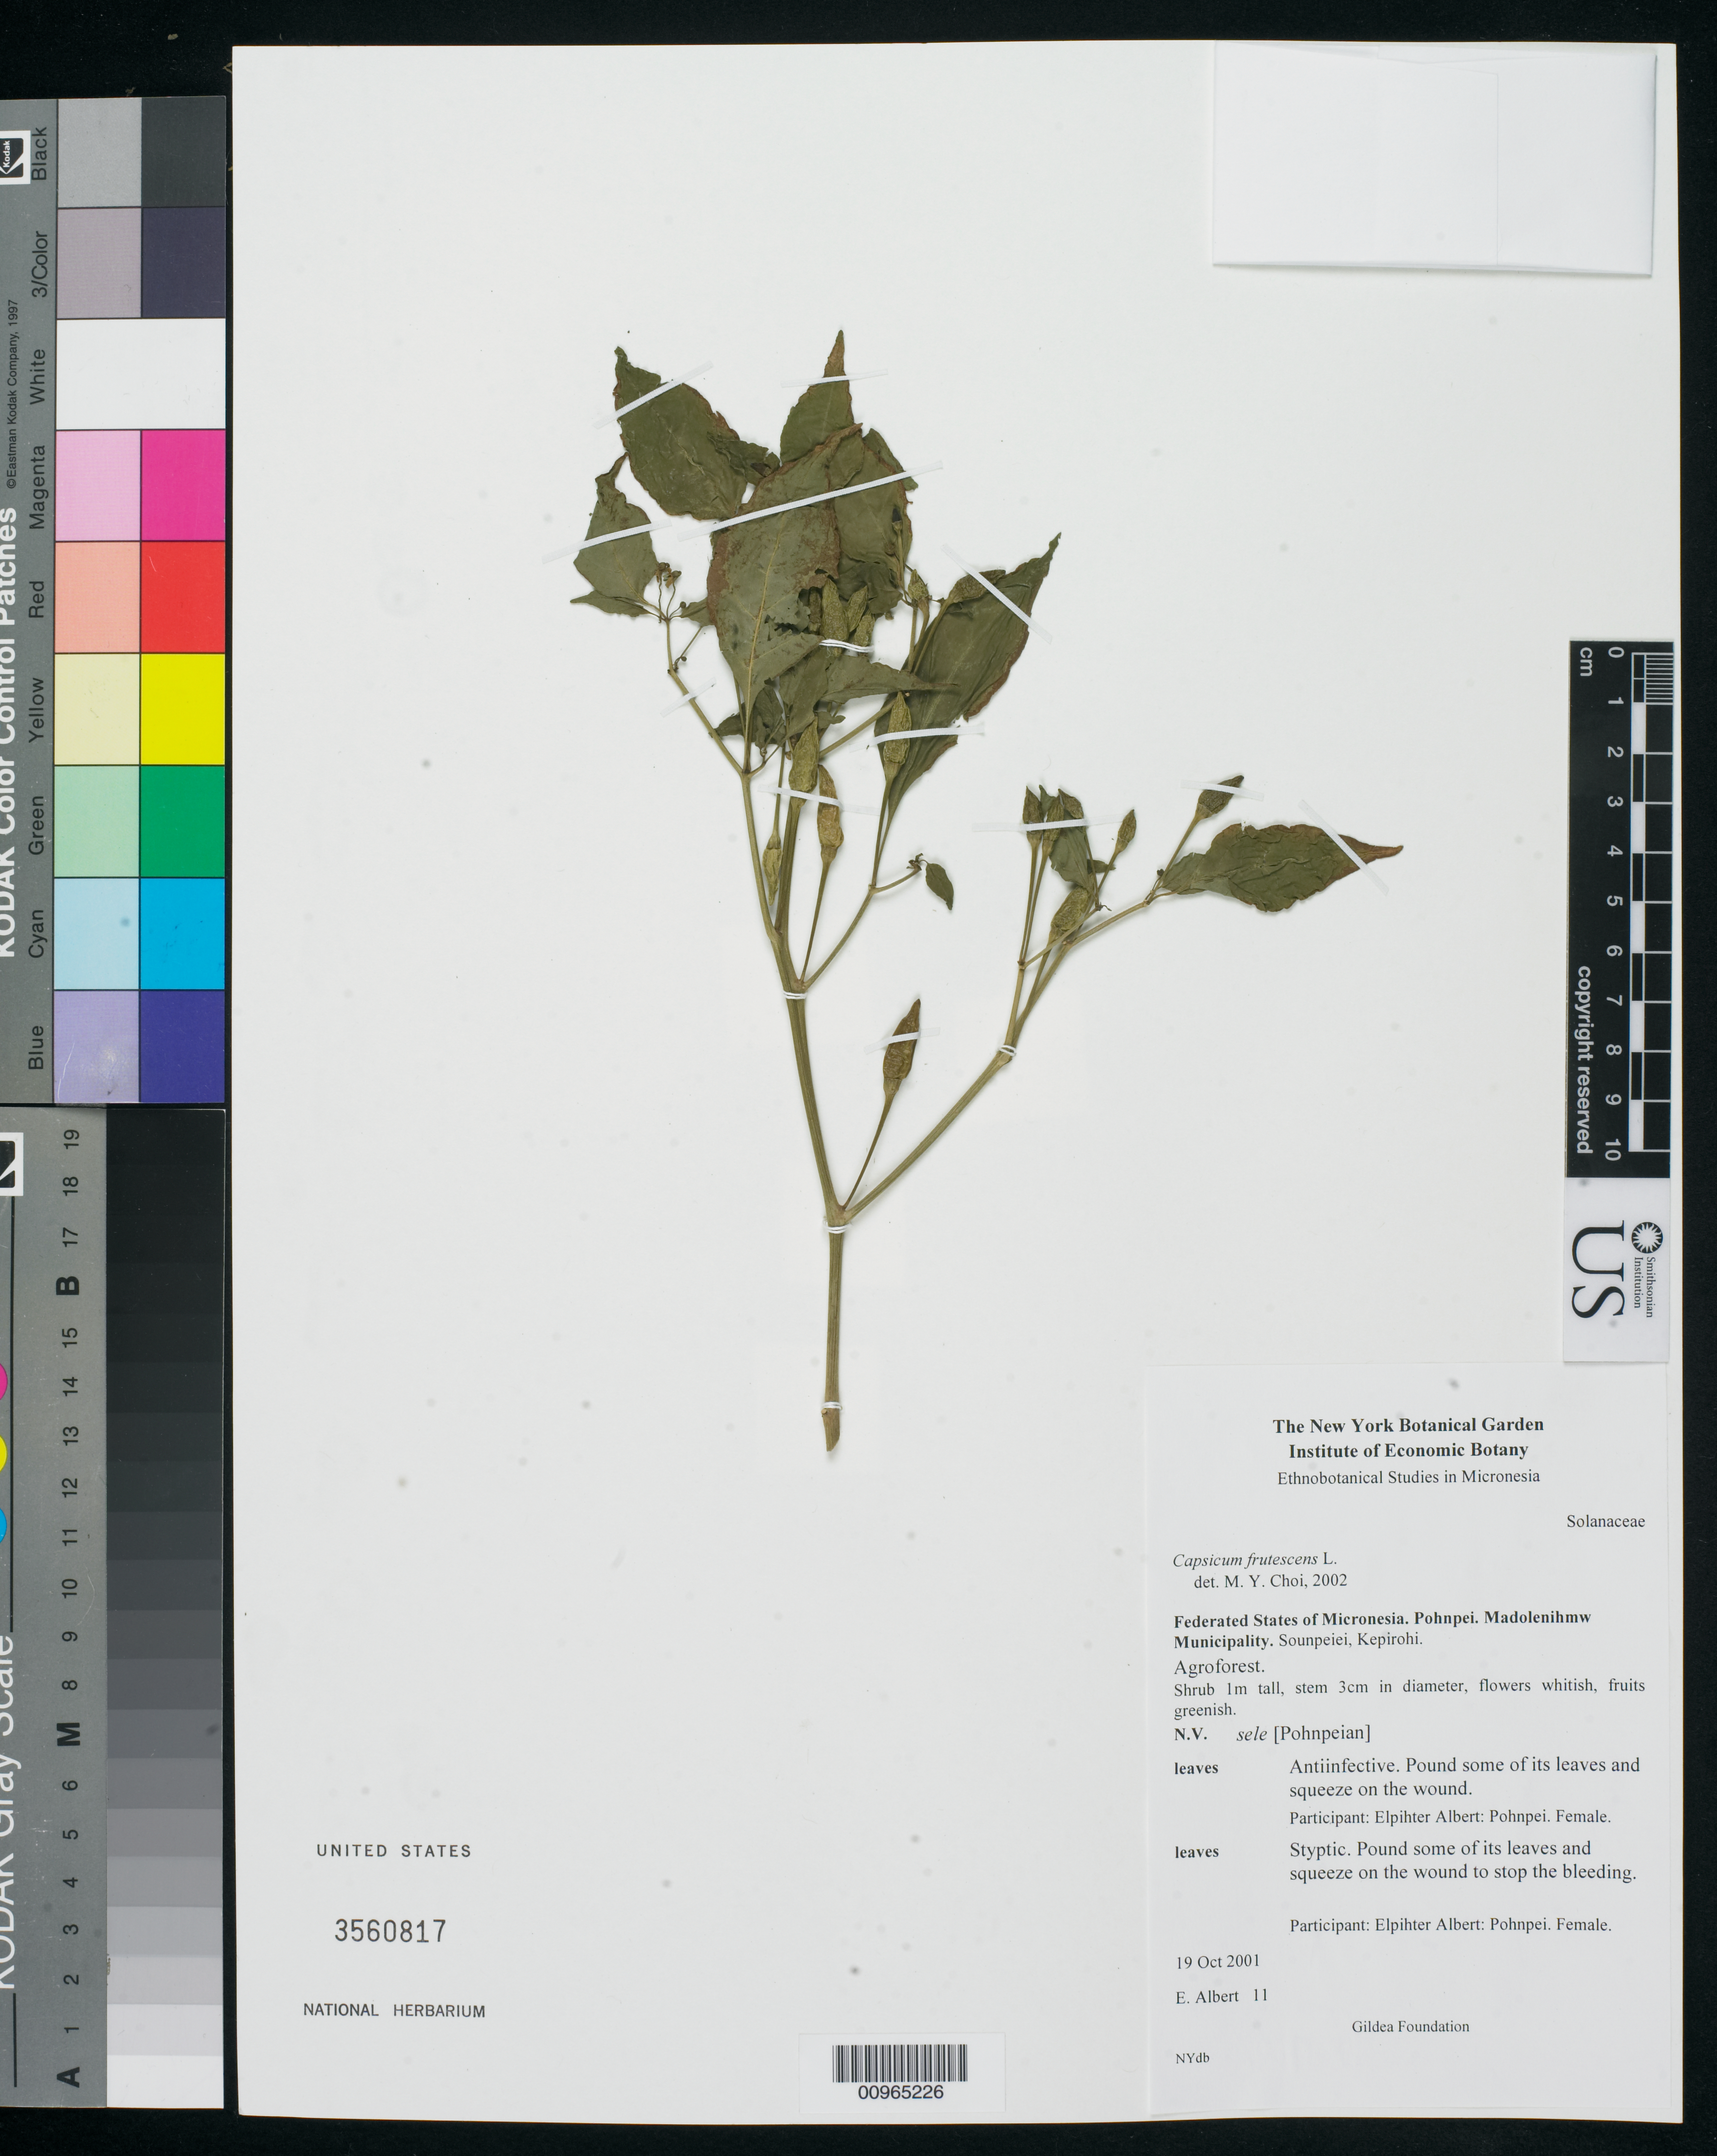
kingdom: Plantae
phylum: Tracheophyta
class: Magnoliopsida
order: Solanales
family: Solanaceae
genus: Capsicum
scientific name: Capsicum frutescens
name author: L.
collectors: E. A. Amor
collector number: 11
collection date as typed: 19 Oct 2001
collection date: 2001-10-19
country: Micronesia, Federated States of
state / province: Pohnpei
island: Pohnpei [Ponape]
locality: Kepirochi, Sounpeipei, Madolenihmw Muncipality, Pohnpei, Micronesia. Agroforest.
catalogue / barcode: US 3560817